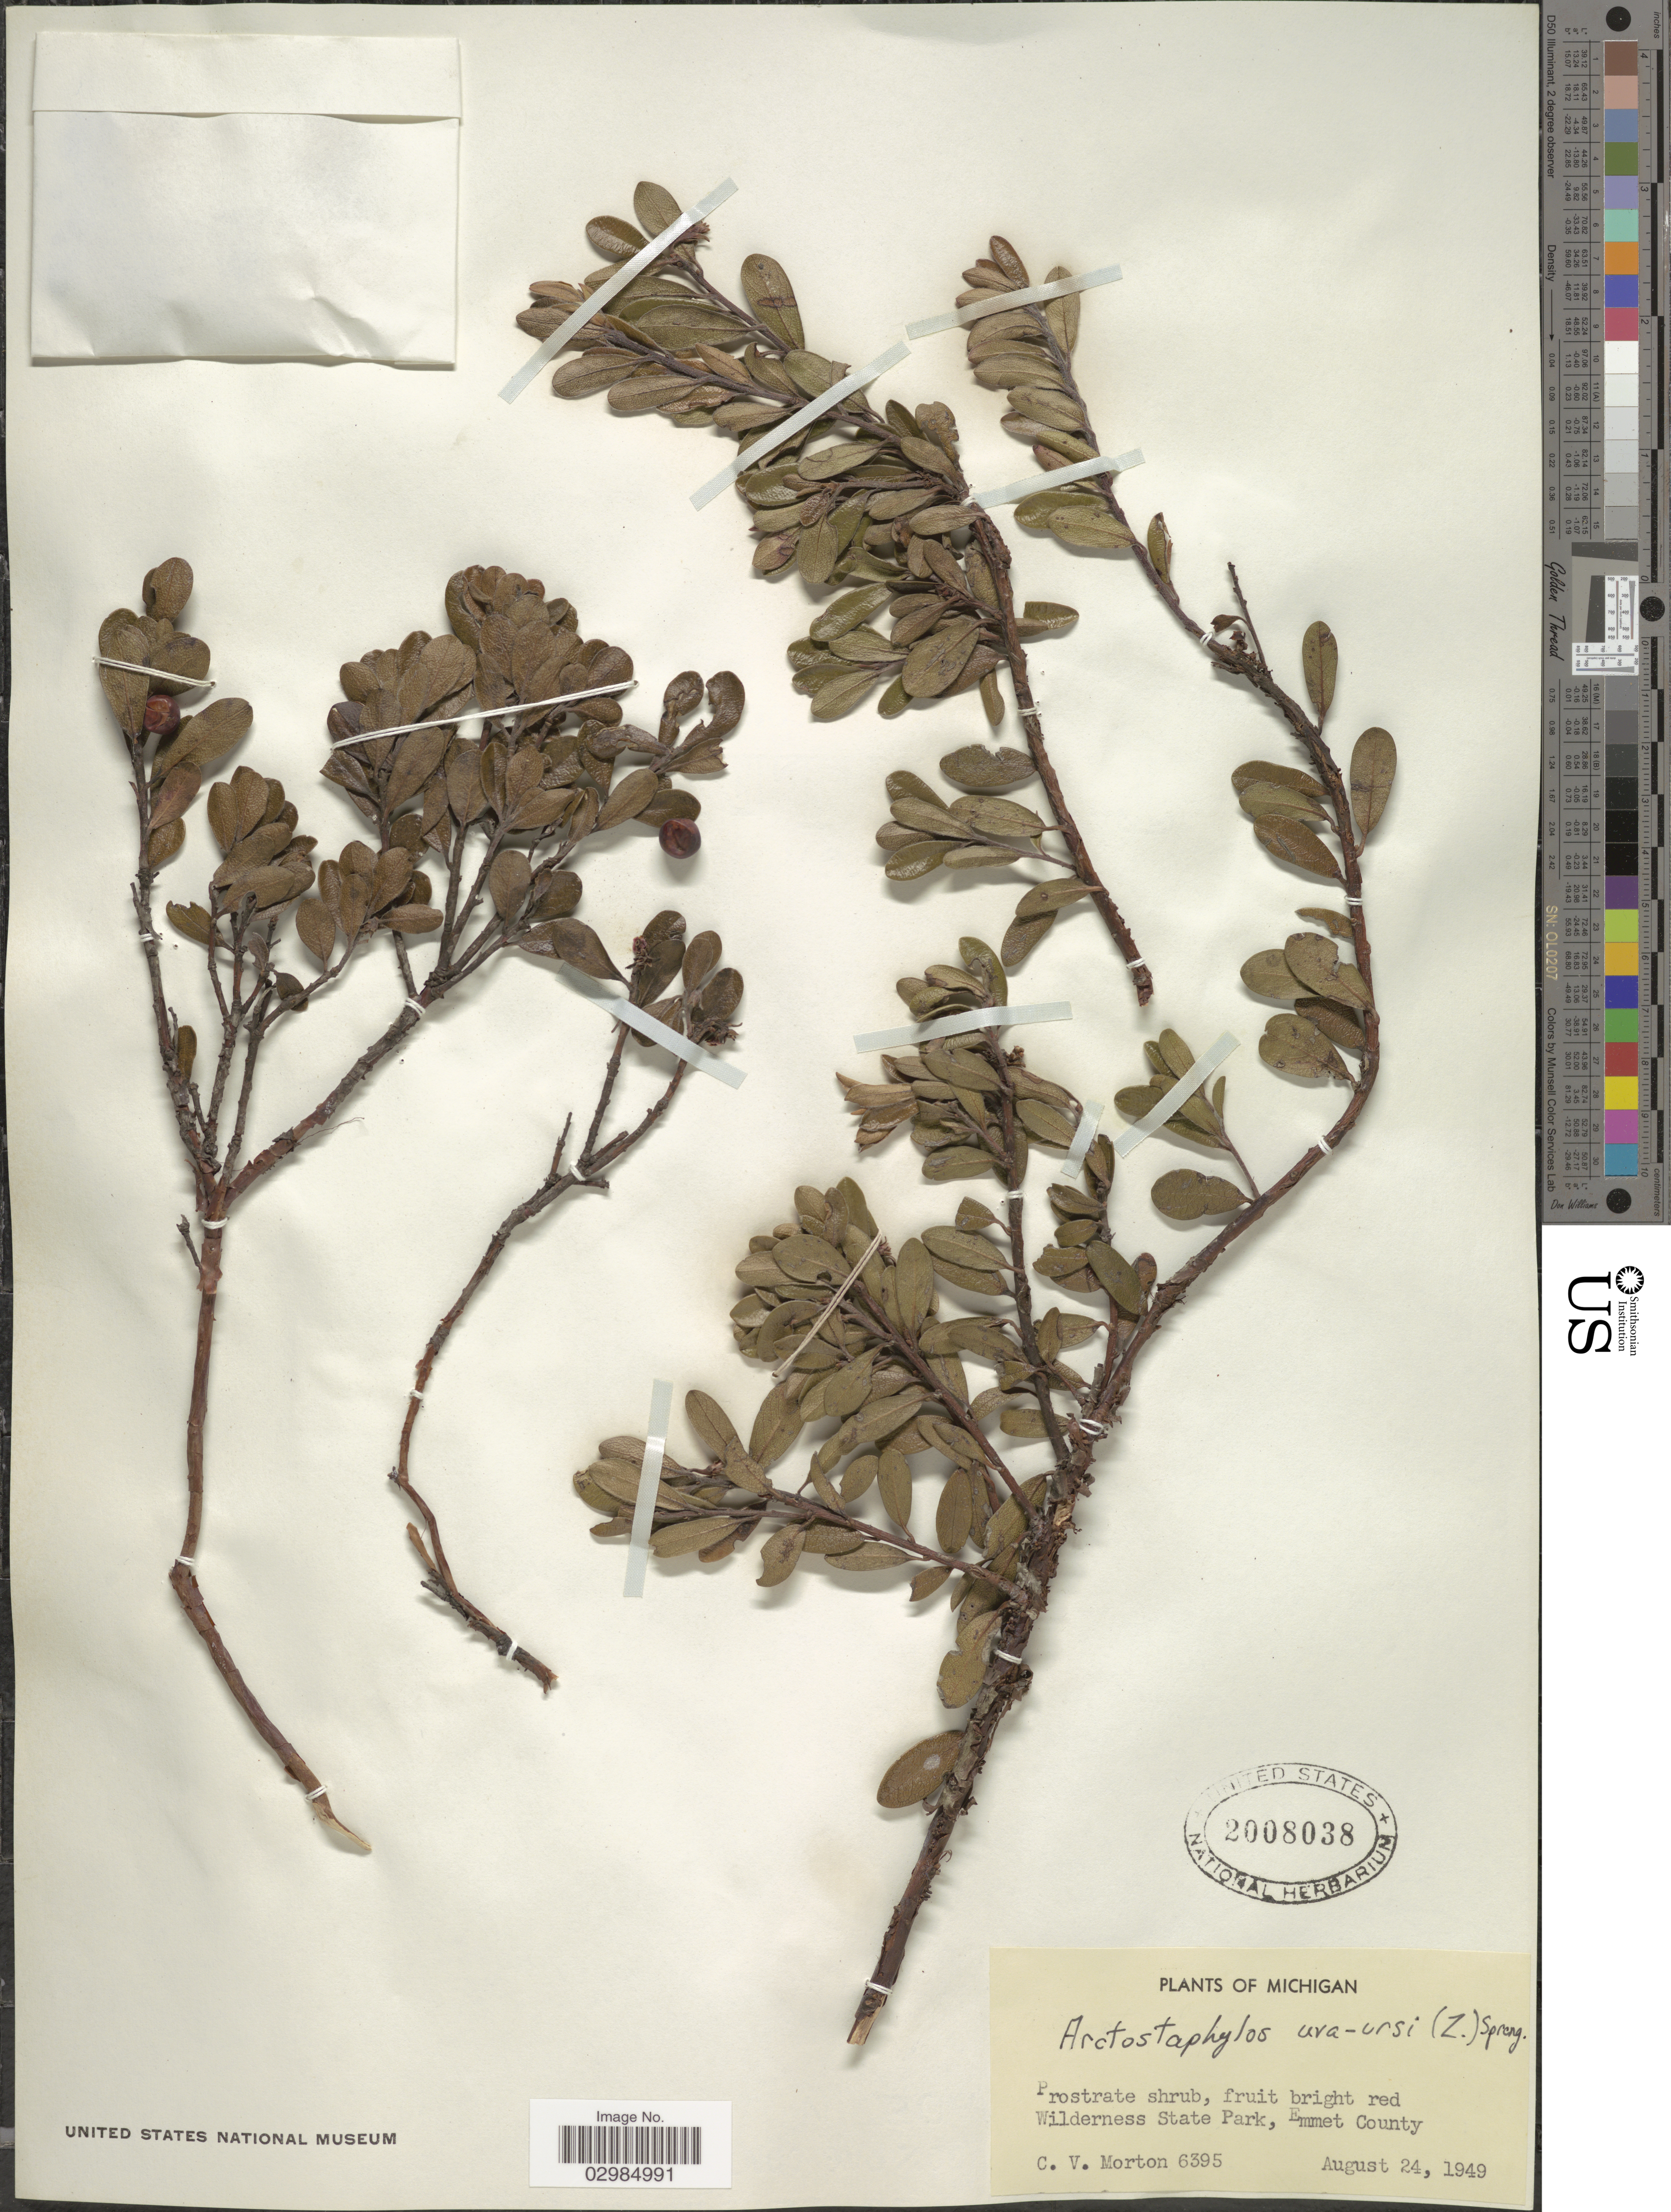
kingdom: Plantae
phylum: Tracheophyta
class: Magnoliopsida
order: Ericales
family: Ericaceae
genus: Arctostaphylos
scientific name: Arctostaphylos uva-ursi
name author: (L.) Spreng.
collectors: C. V. Morton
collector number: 6395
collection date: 1949-08-24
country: United States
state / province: Michigan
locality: Wilderness State Park, Emmet County.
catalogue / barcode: US 2008038